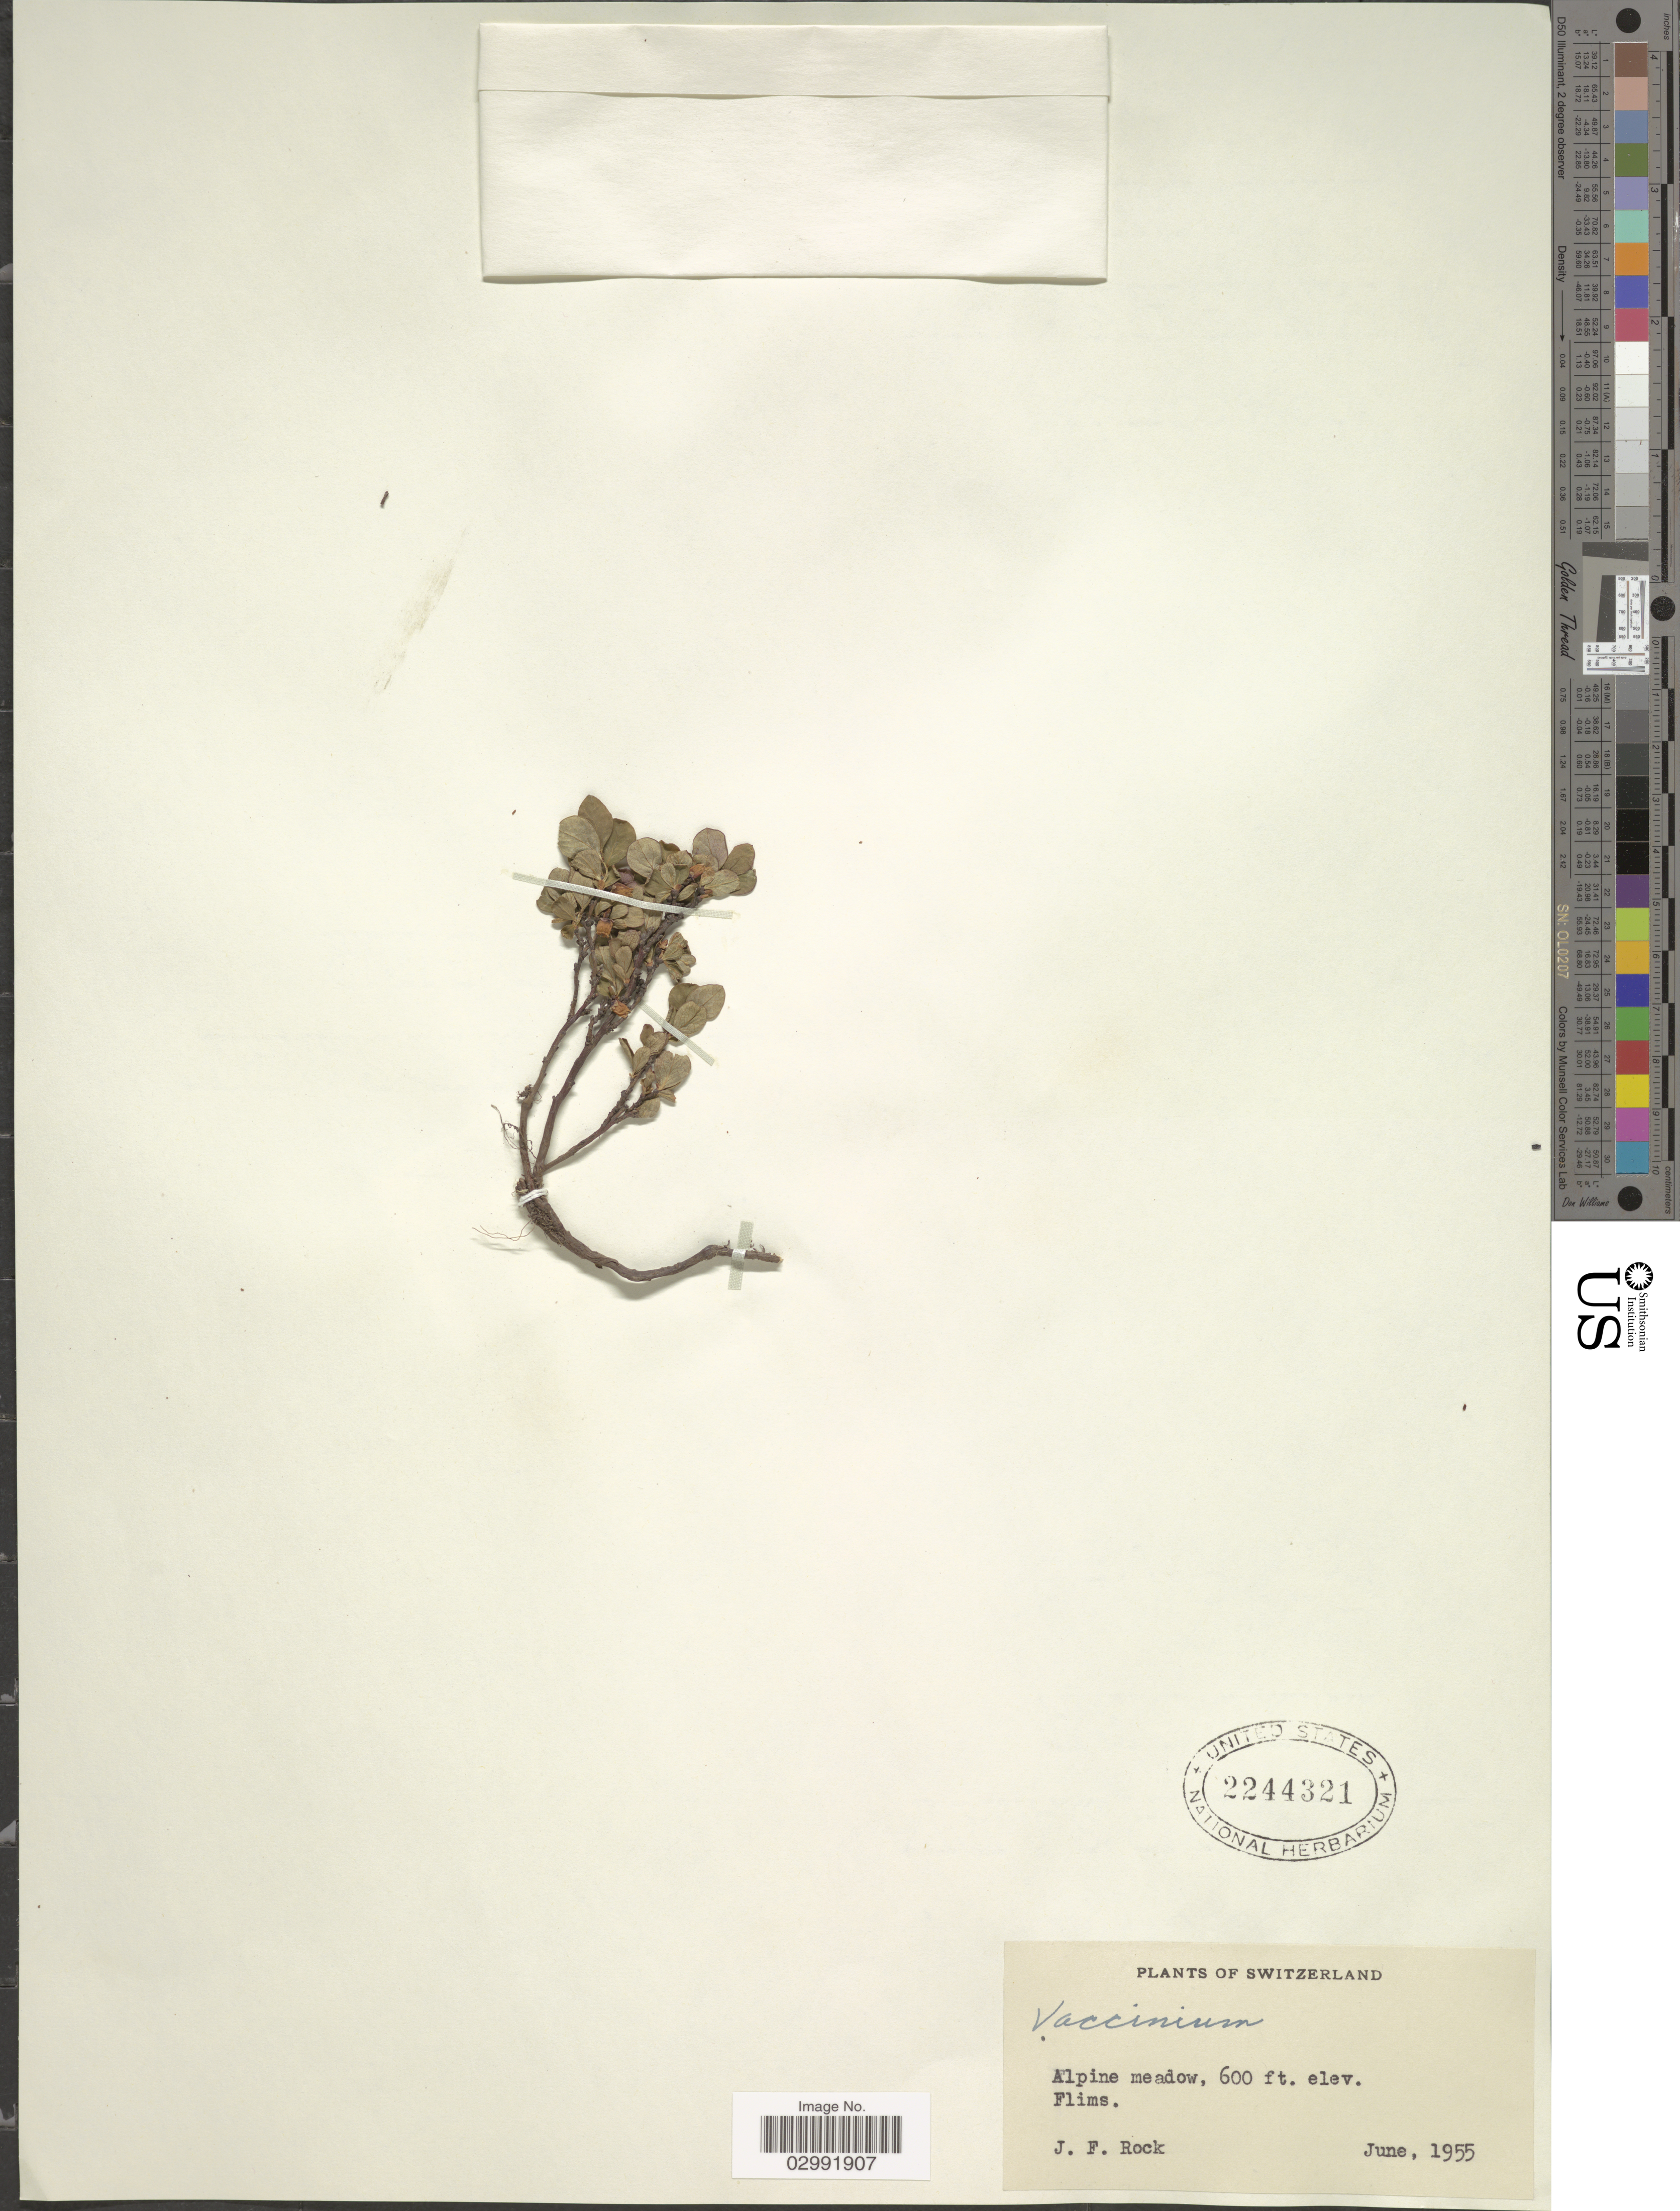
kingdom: Plantae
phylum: Tracheophyta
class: Magnoliopsida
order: Ericales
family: Ericaceae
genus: Vaccinium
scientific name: Vaccinium dentatum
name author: Sm.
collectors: J. Rock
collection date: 1955-06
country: Switzerland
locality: Alpine meadow, Flims.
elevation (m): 183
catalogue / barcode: US 2244321